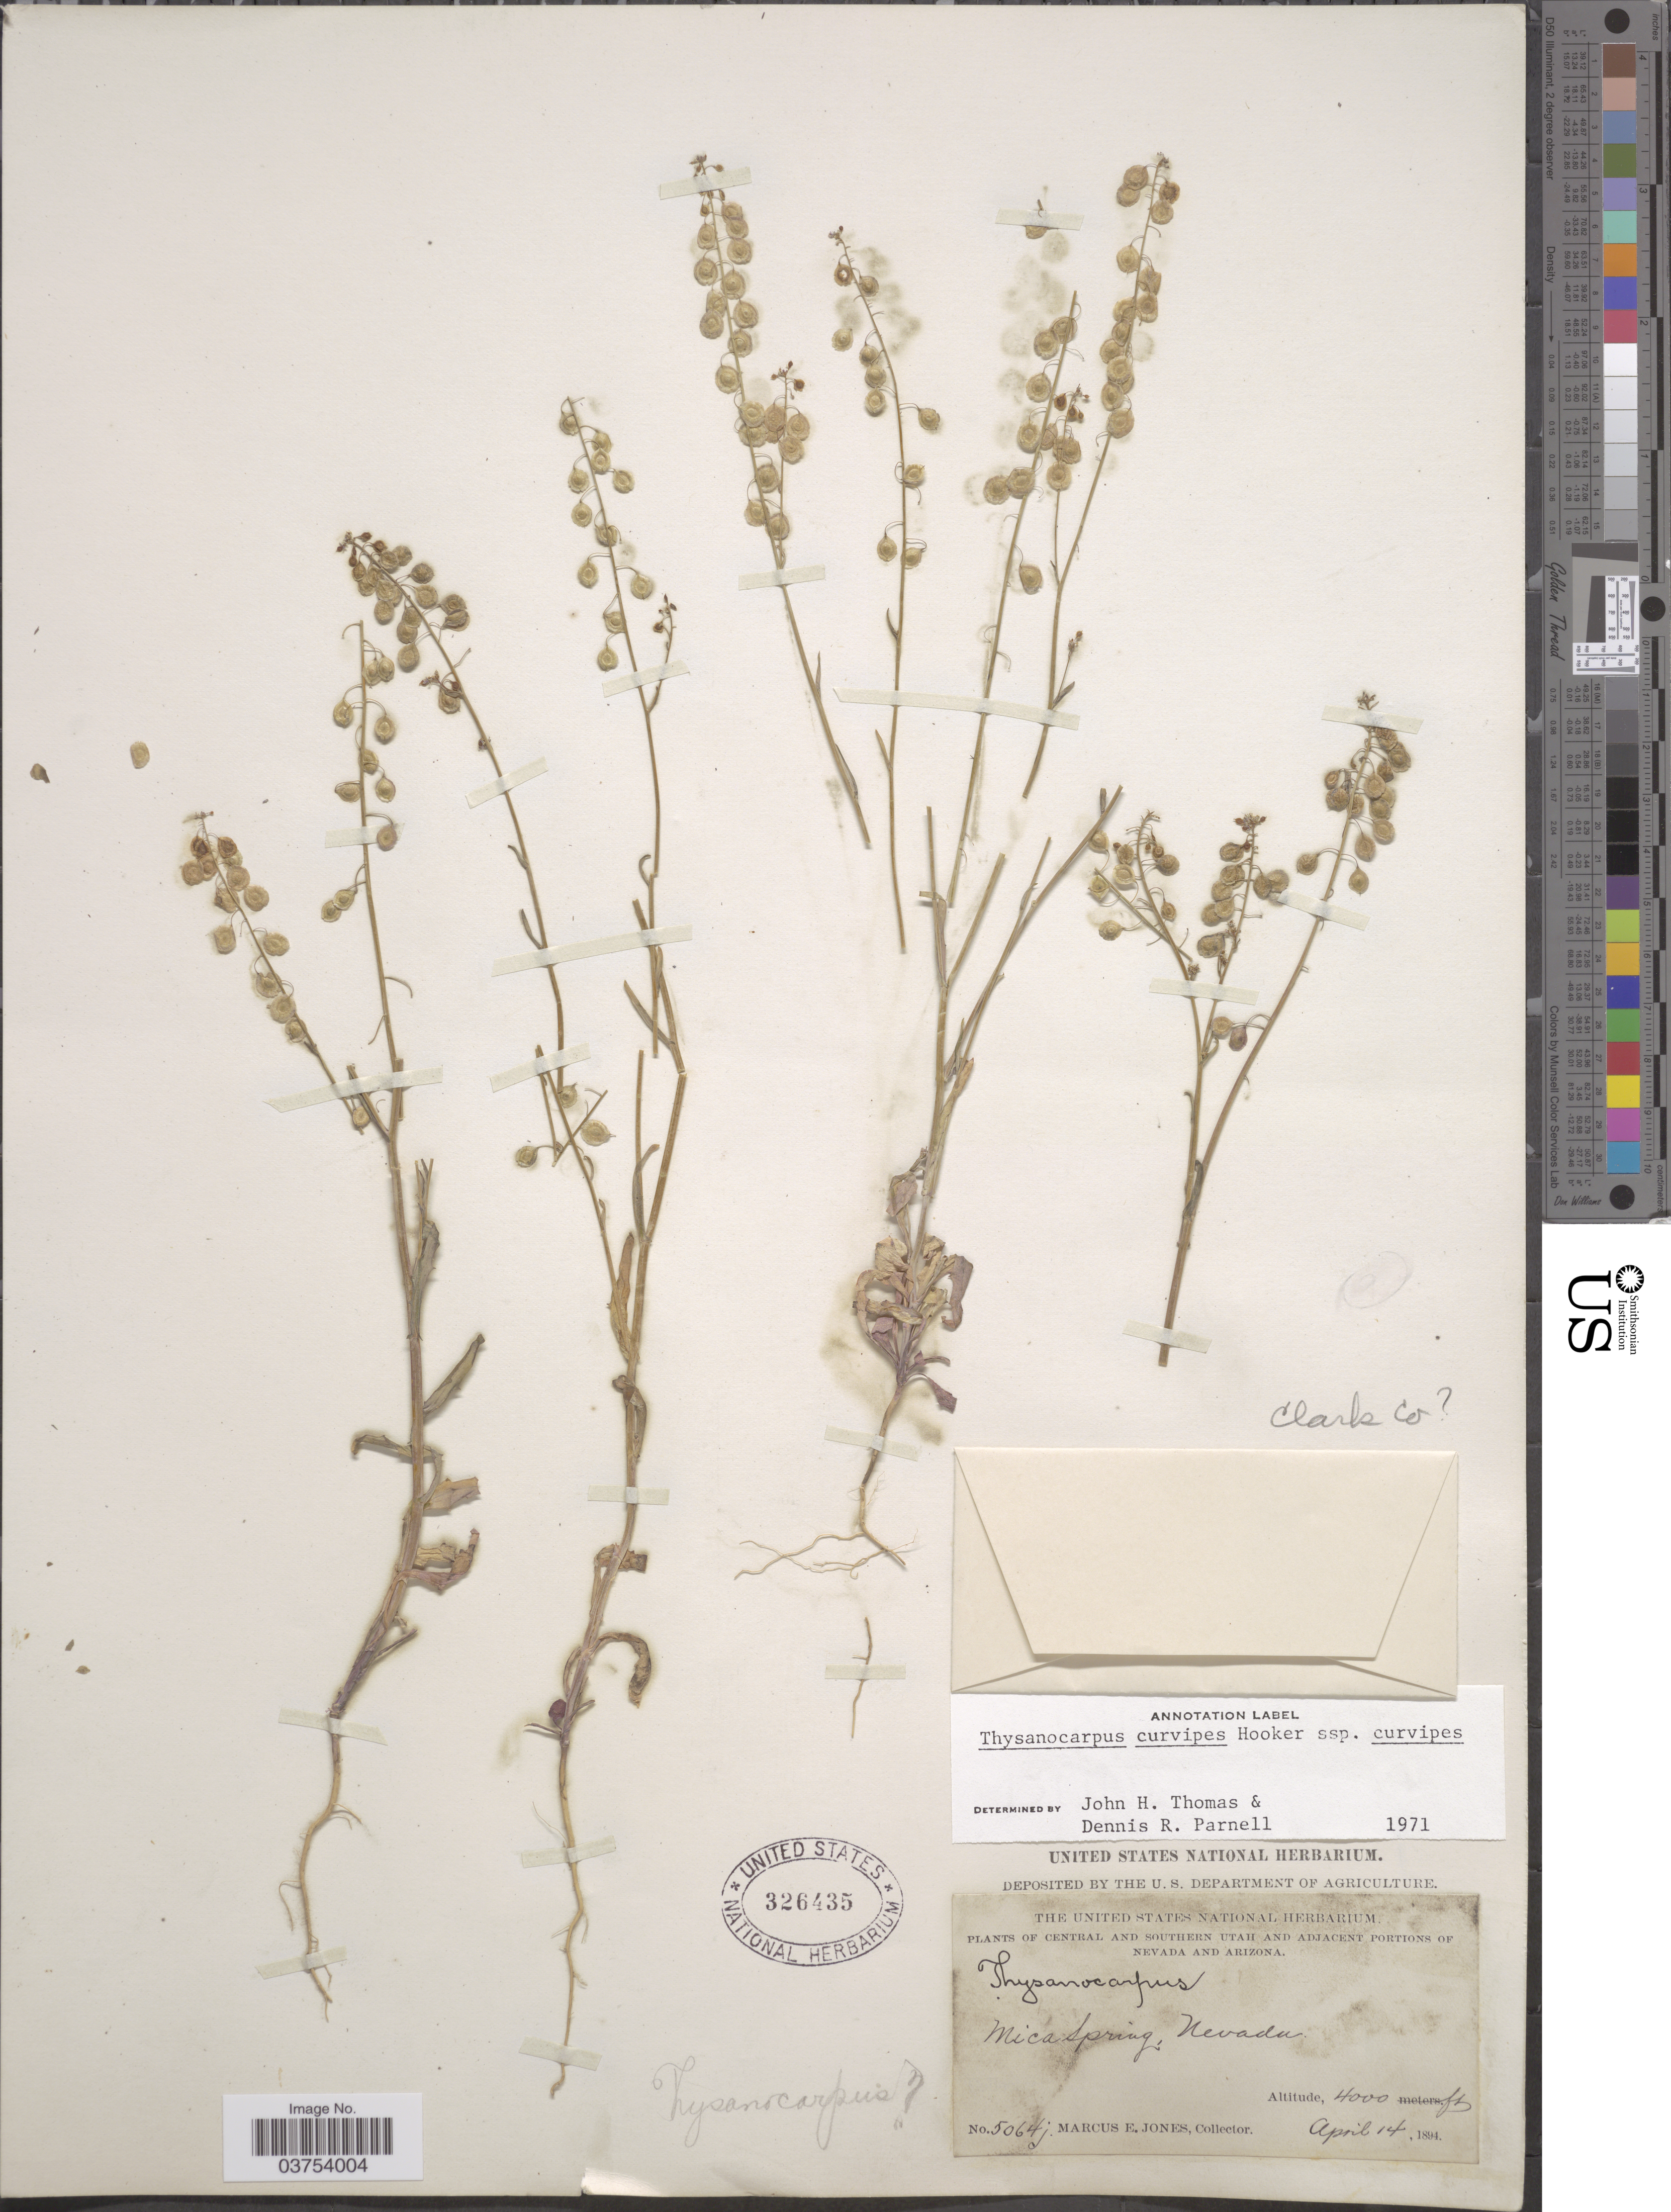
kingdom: Plantae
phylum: Tracheophyta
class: Magnoliopsida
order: Brassicales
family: Brassicaceae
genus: Thysanocarpus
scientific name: Thysanocarpus curvipes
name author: Hook.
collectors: M. E. Jones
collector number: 5064j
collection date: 1894-04-14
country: United States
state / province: Nevada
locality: Clark Co. Adjacent portions of Nevada. Mica Spring.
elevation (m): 1219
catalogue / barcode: US 326435